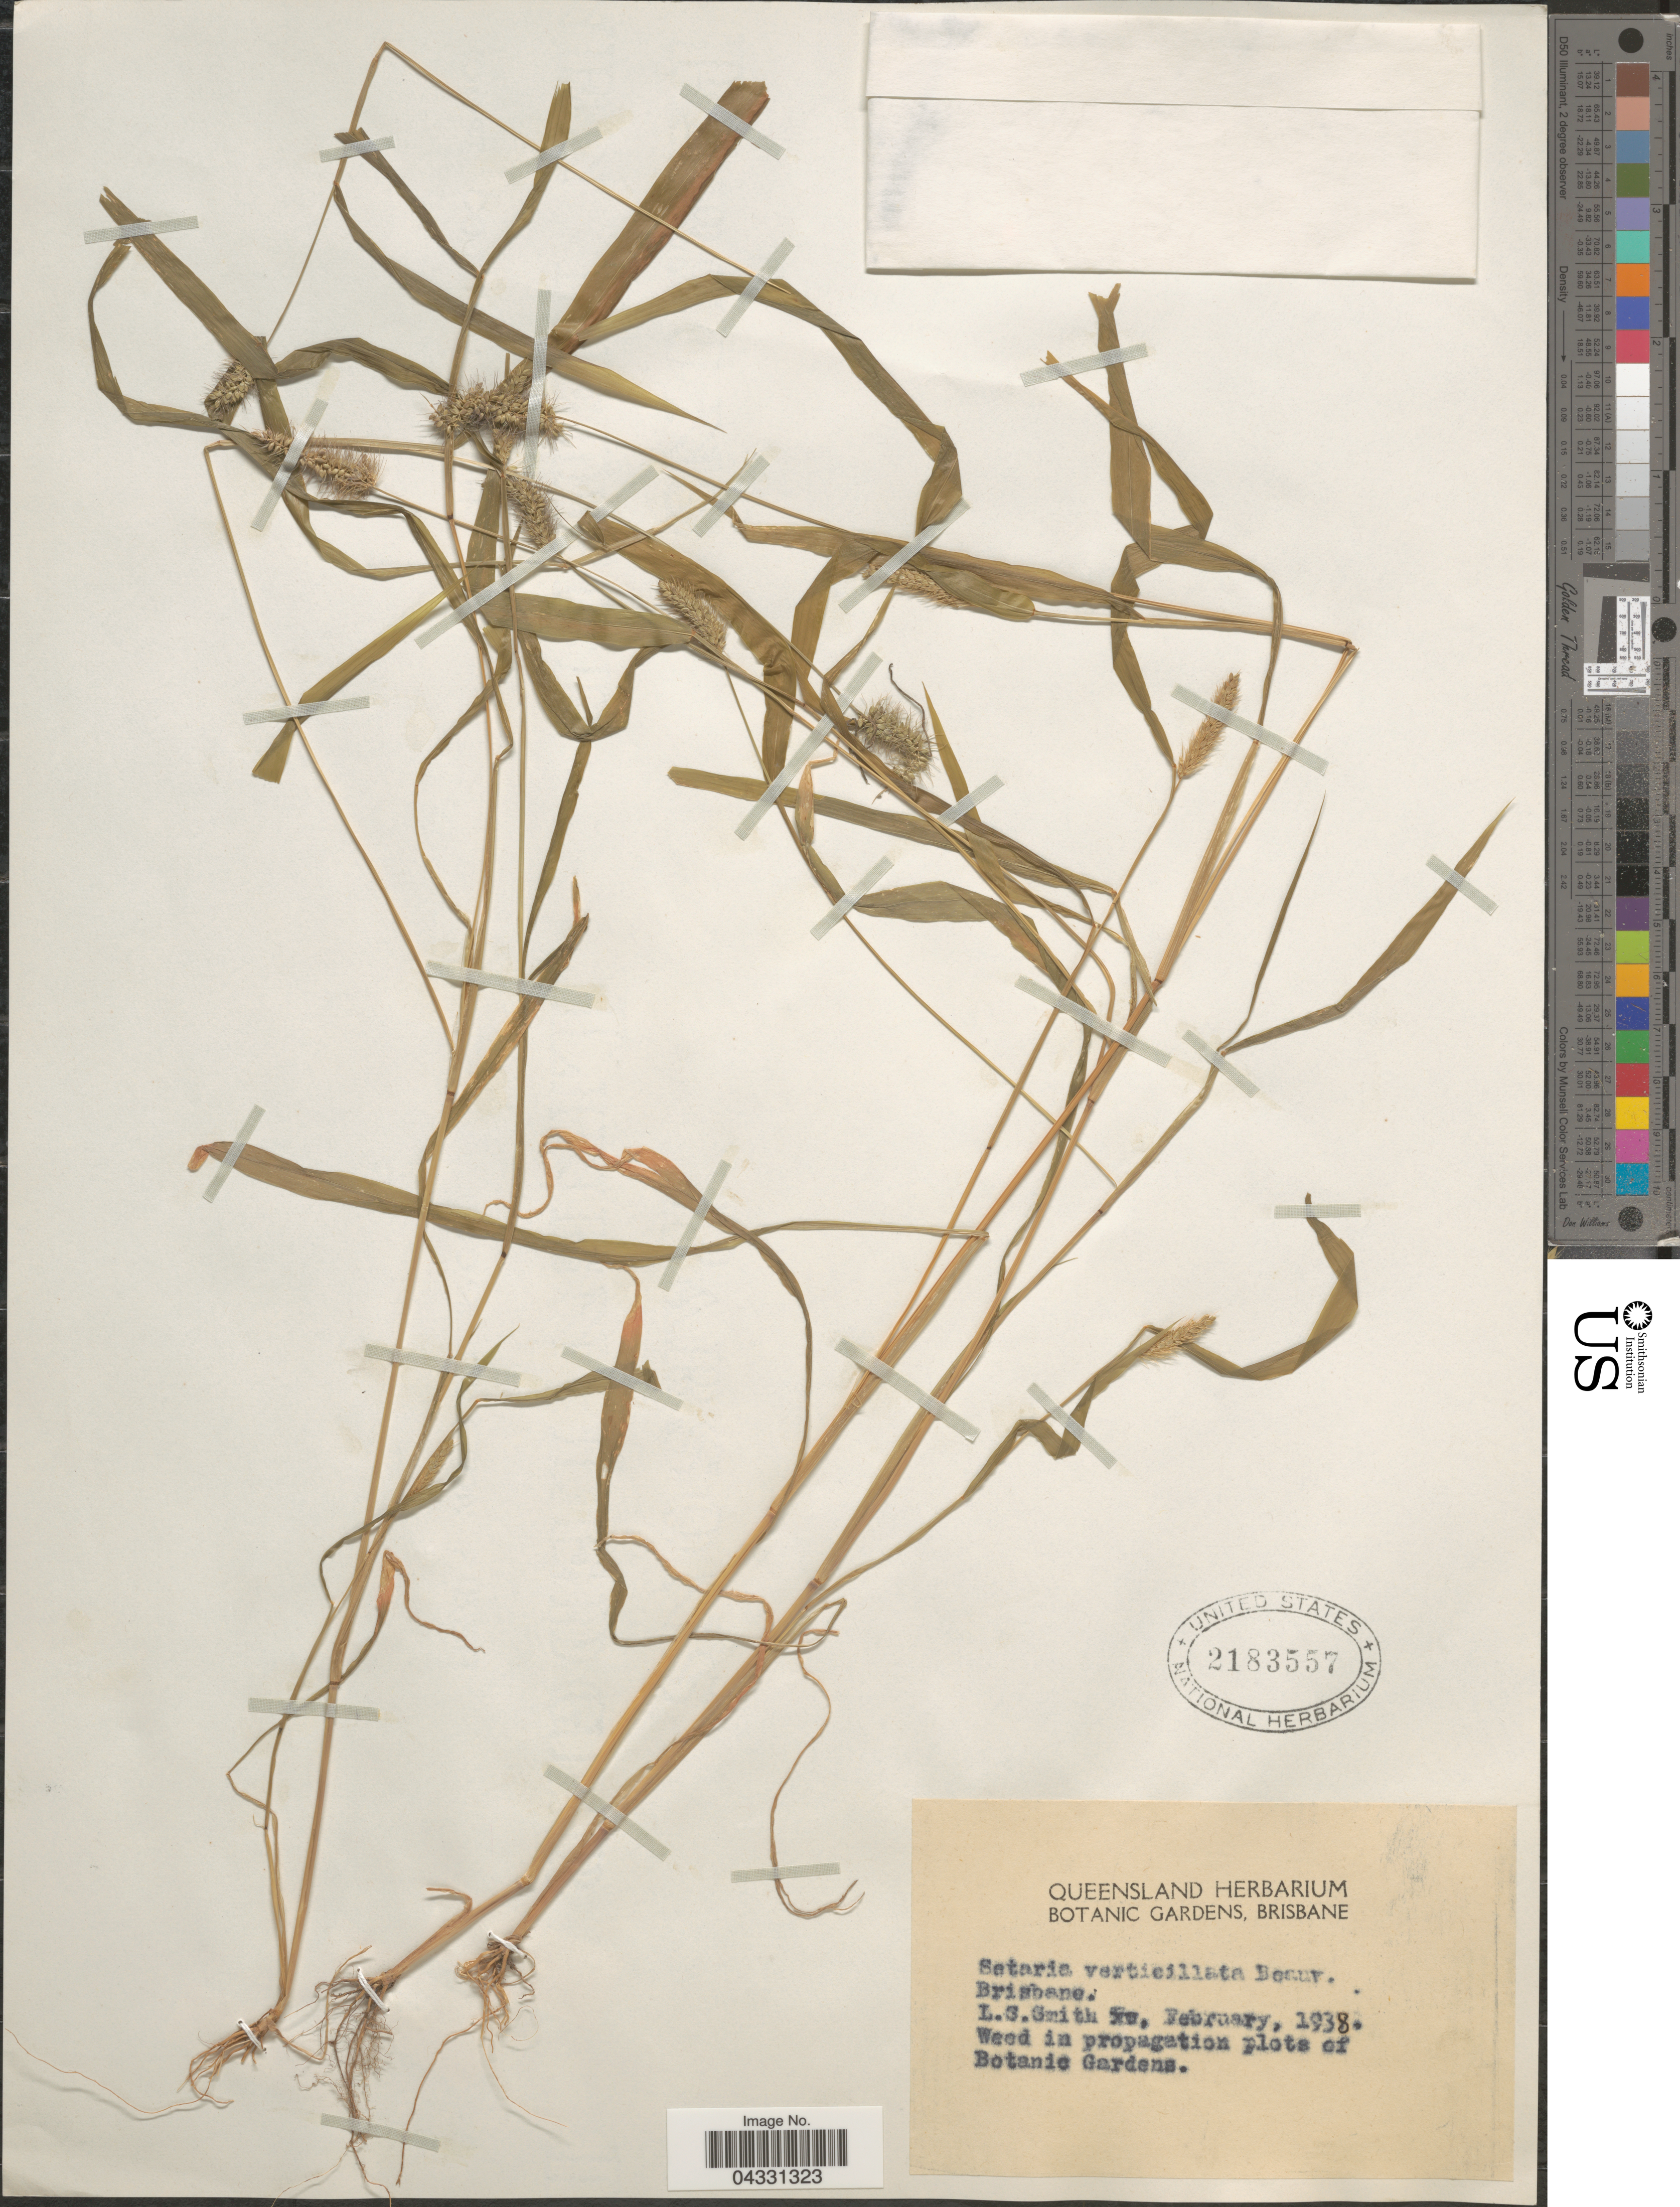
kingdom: Plantae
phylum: Tracheophyta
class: Liliopsida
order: Poales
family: Poaceae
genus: Setaria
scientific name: Setaria verticillata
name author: (L.) P. Beauv.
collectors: L. Smith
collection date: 1938-02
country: Australia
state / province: Queensland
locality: Brisbane.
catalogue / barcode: US 2183557